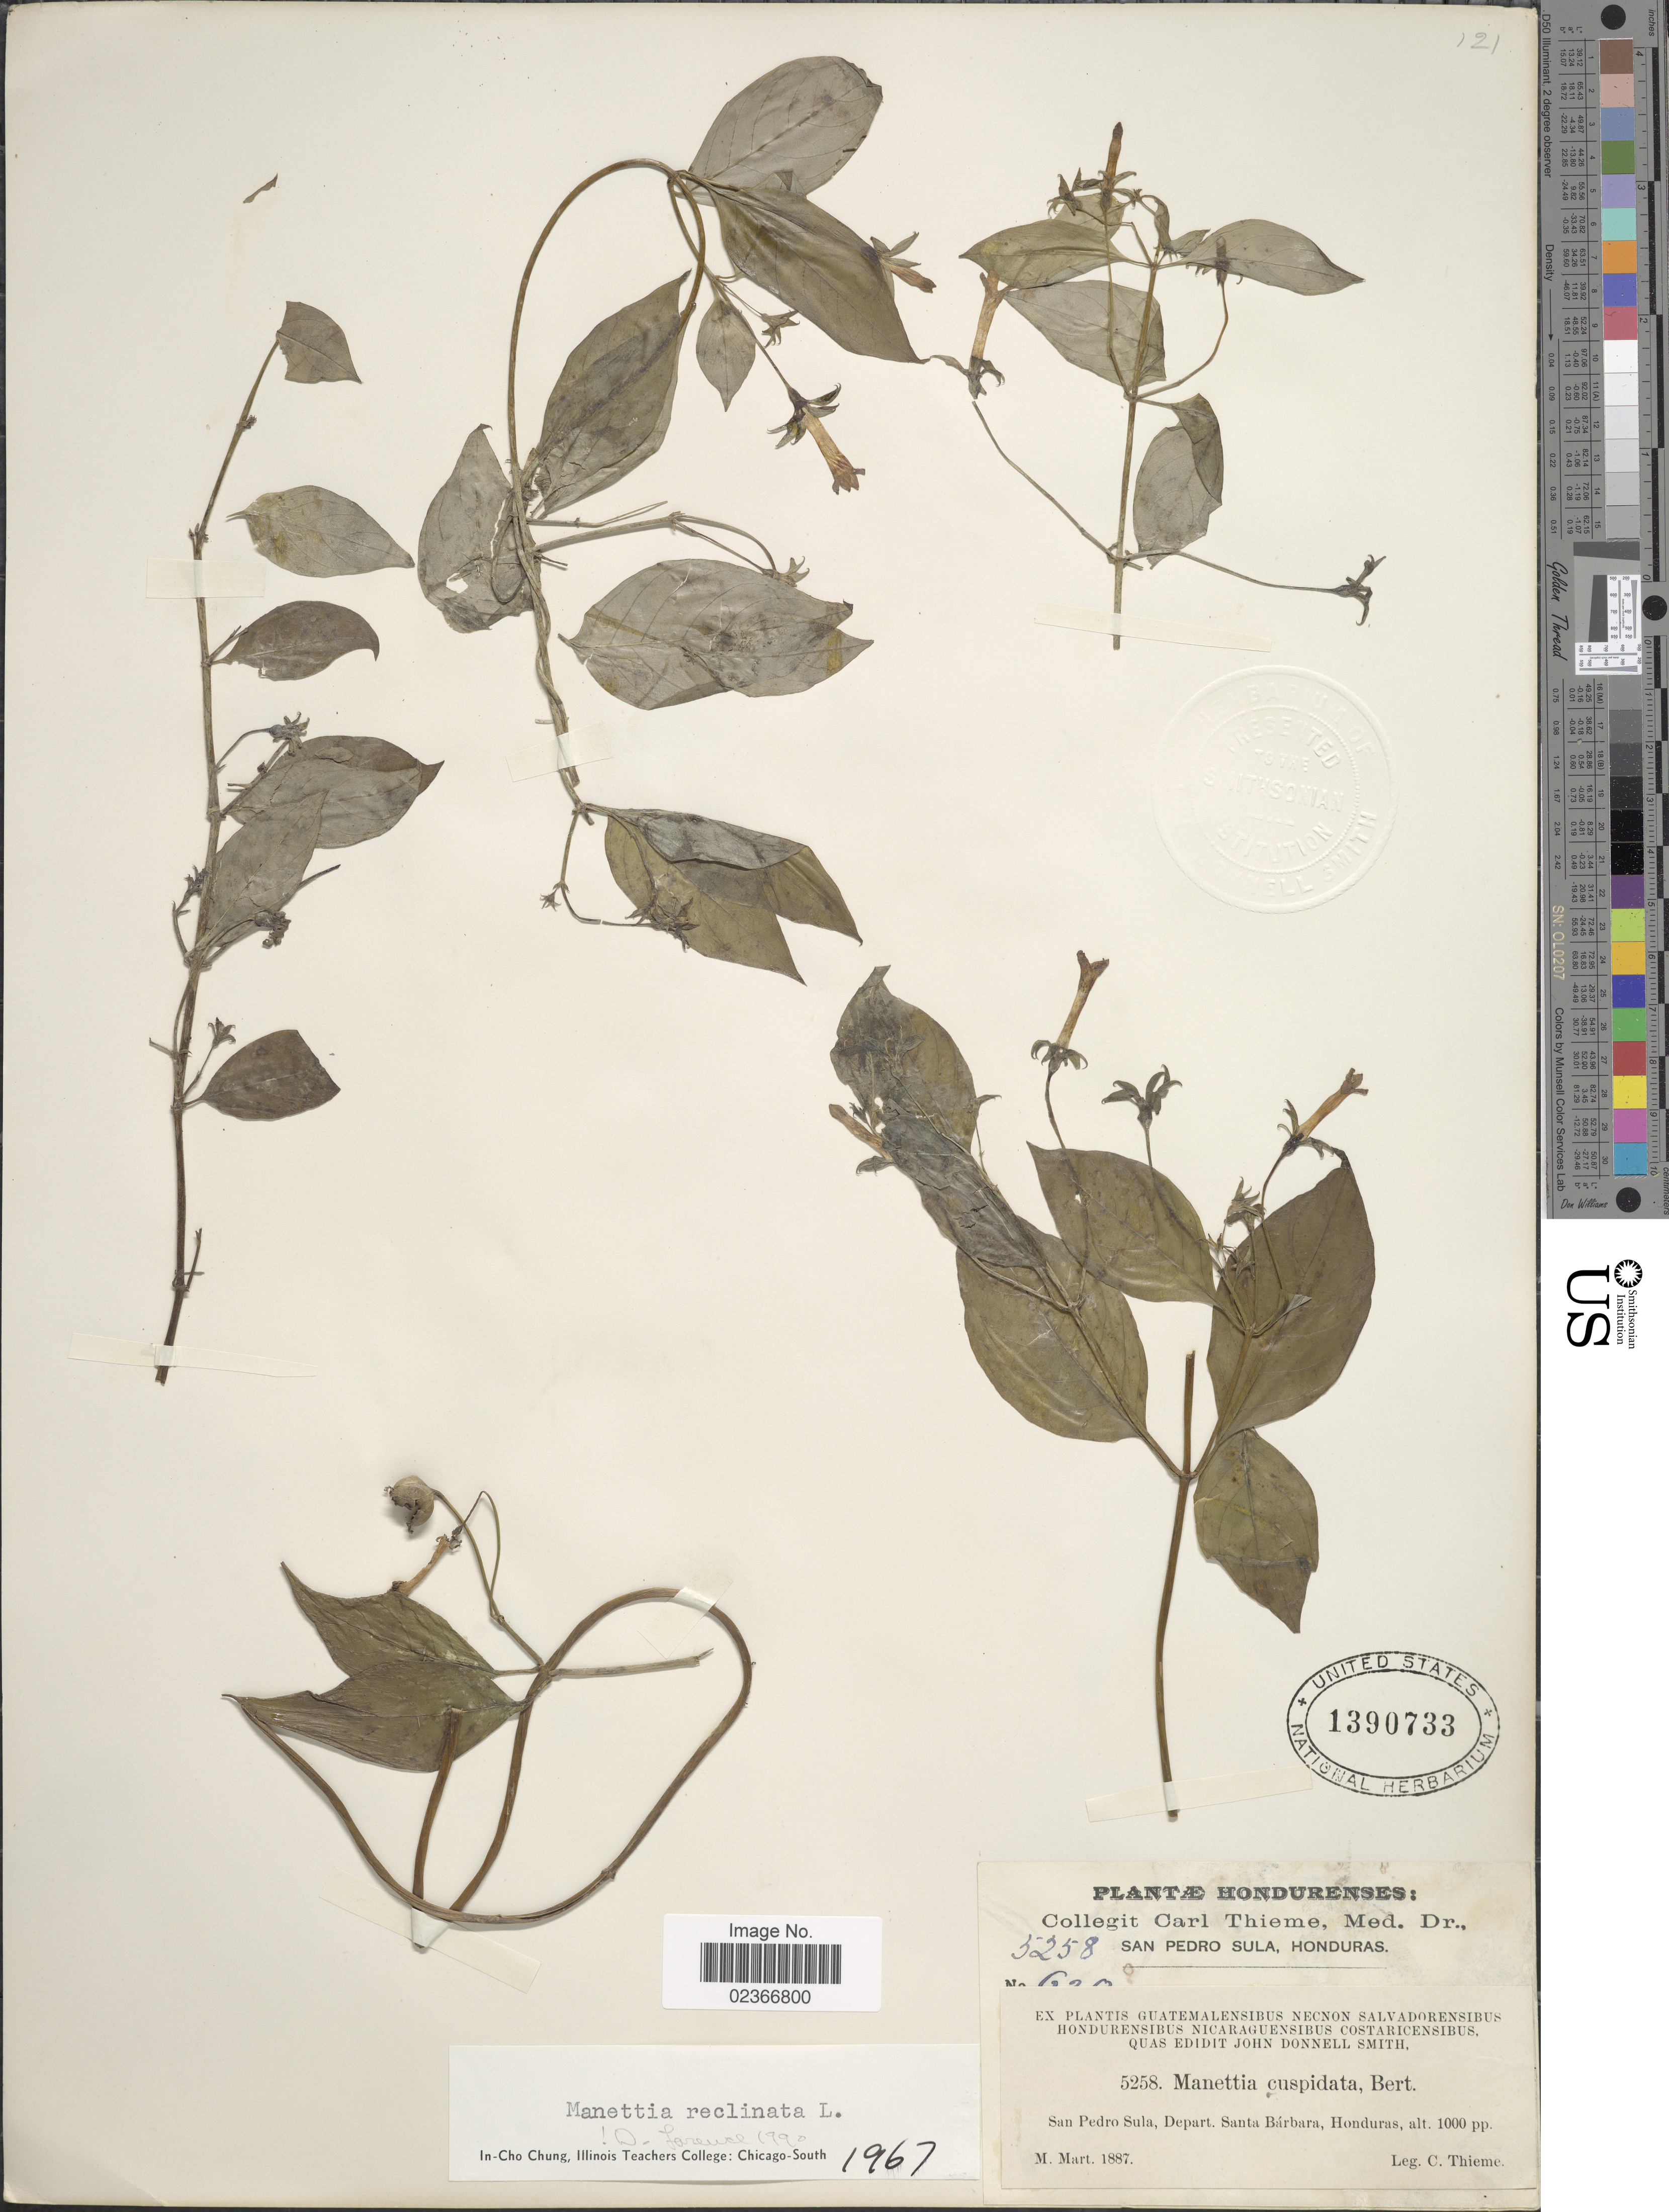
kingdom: Plantae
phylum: Tracheophyta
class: Magnoliopsida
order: Gentianales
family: Rubiaceae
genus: Manettia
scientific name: Manettia reclinata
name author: L.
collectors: C. Thieme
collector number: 5258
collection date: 1887-03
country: Honduras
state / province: Santa Bárbara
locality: San Pedro Sula, Depart. Santa Bárbara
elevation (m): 305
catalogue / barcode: US 1390733